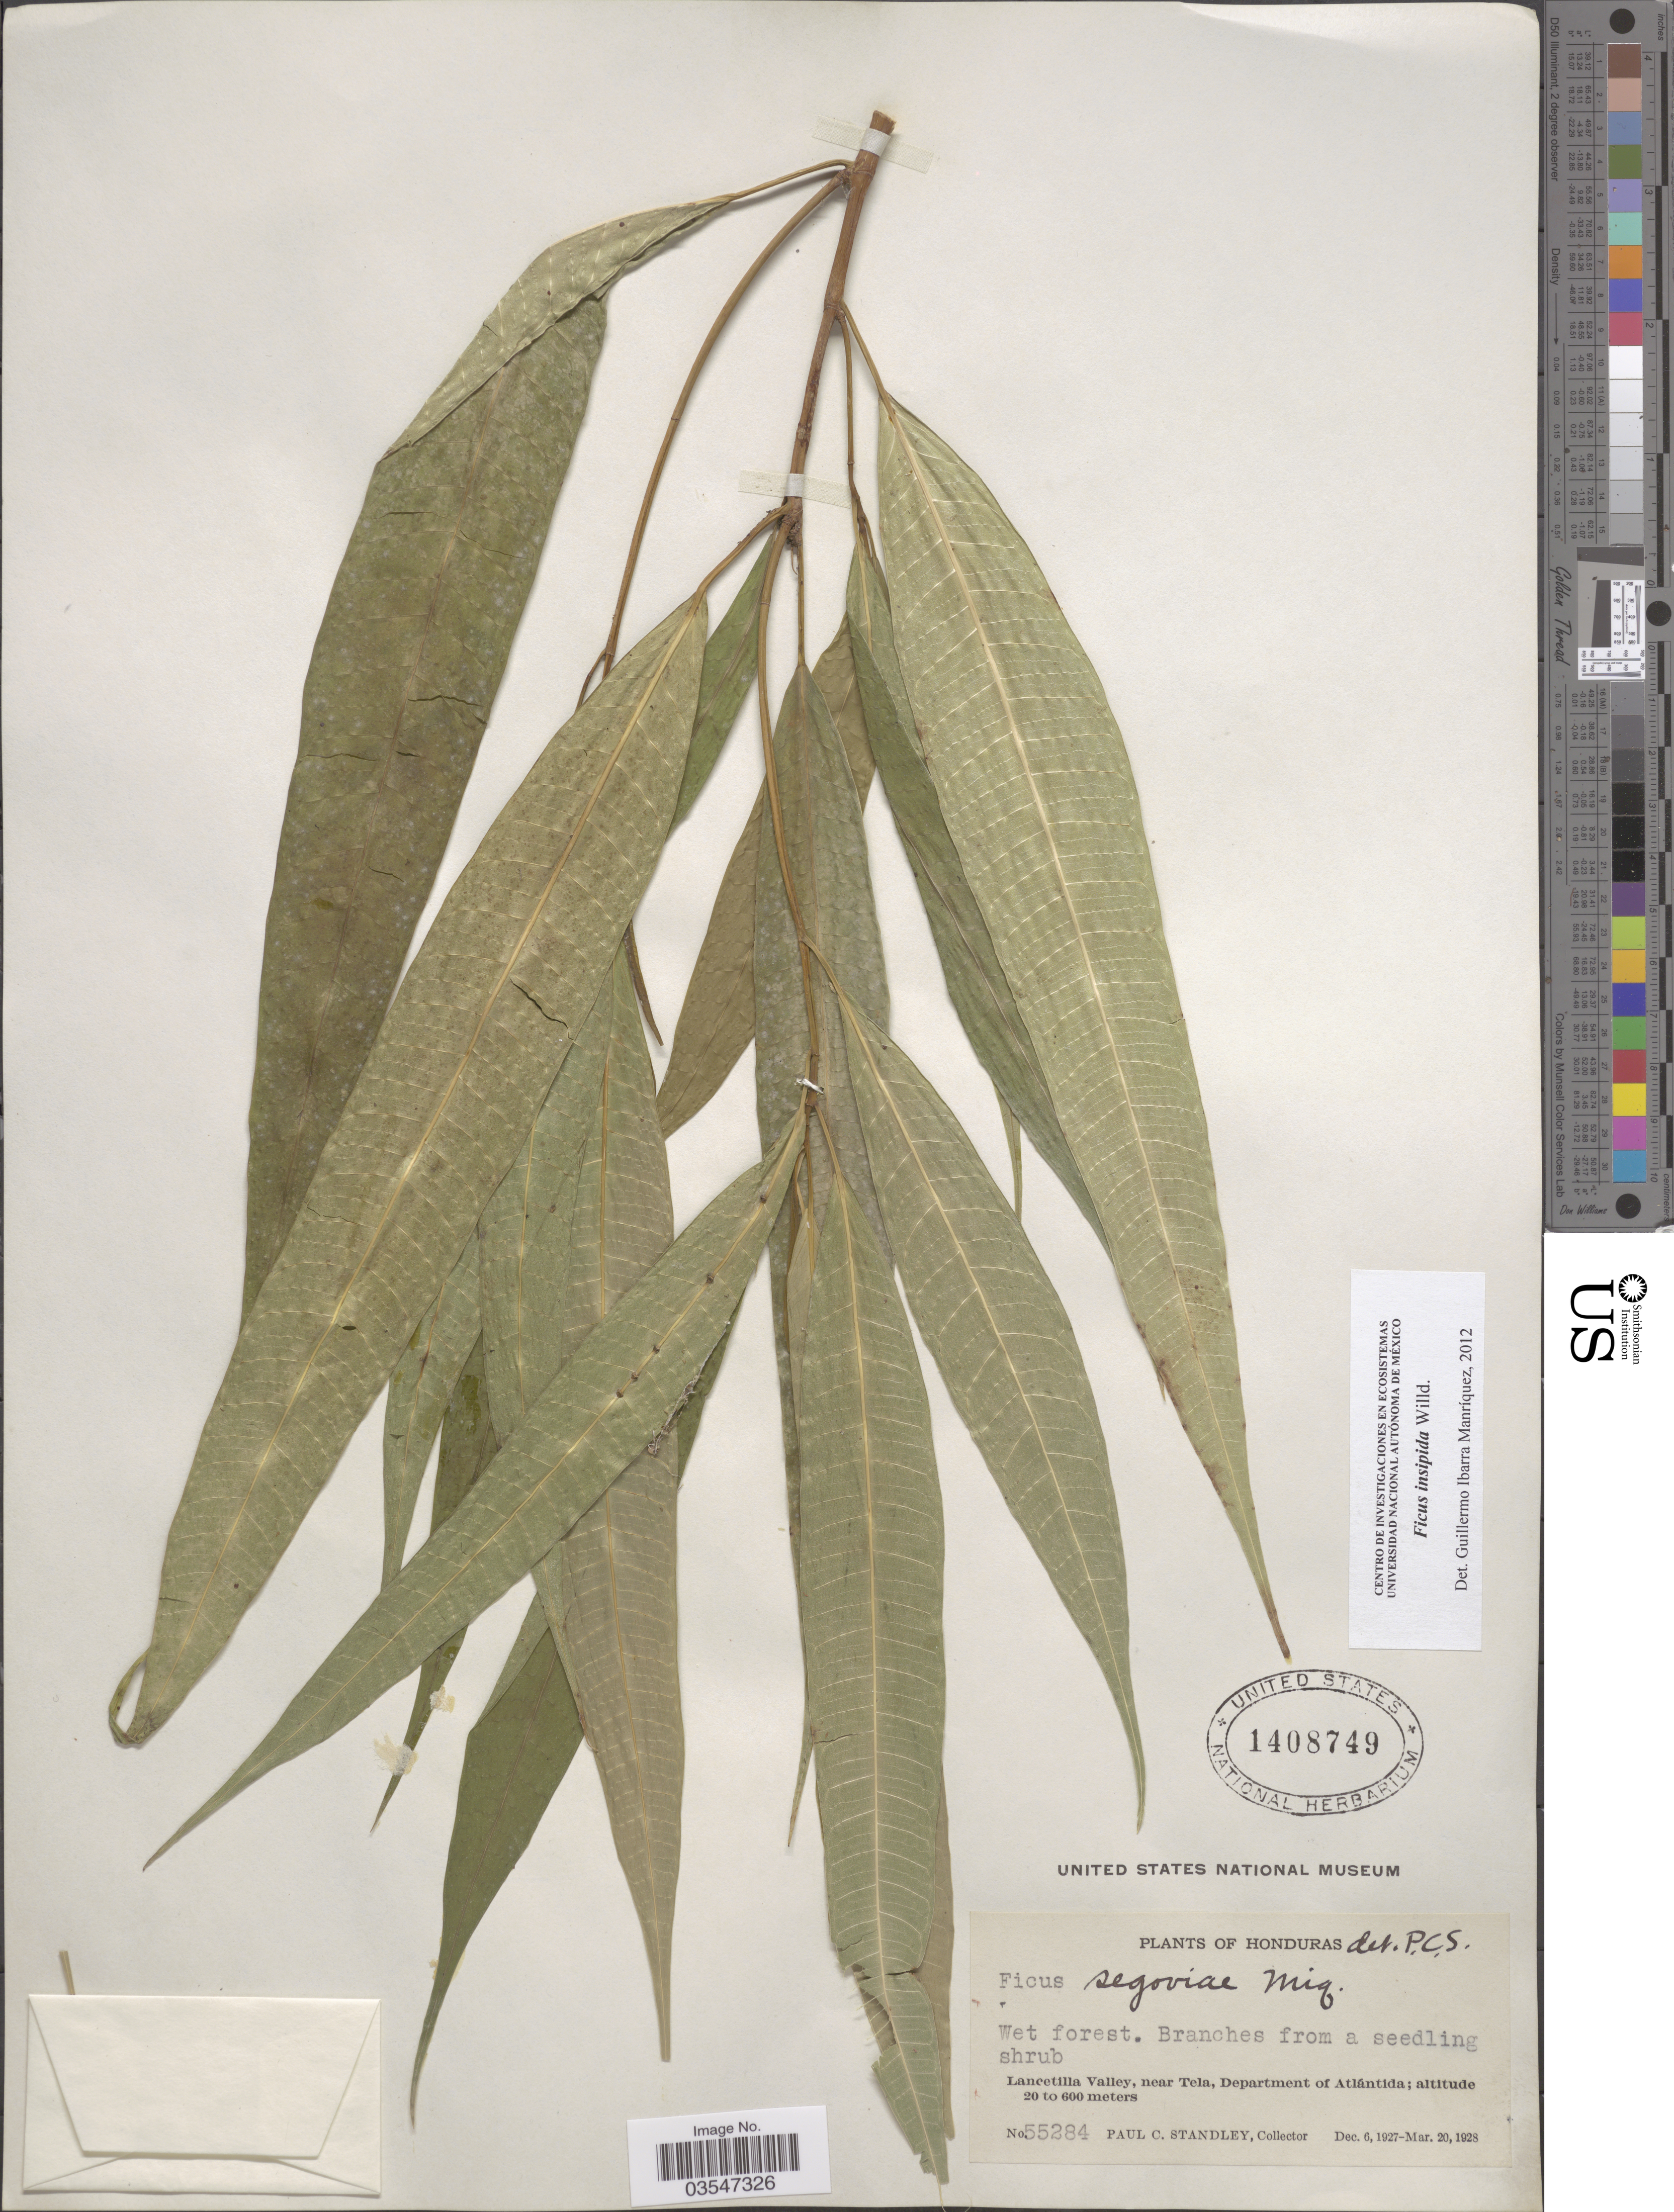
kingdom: Plantae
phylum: Tracheophyta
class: Magnoliopsida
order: Rosales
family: Moraceae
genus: Ficus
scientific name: Ficus insipida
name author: Willd.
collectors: P. C. Standley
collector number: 55284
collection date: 1927-12-06/1928-03-20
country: Honduras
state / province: Atlantida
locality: Lancetilla Valley, near Tela, Department of Atlántida.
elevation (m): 20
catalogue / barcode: US 1408749